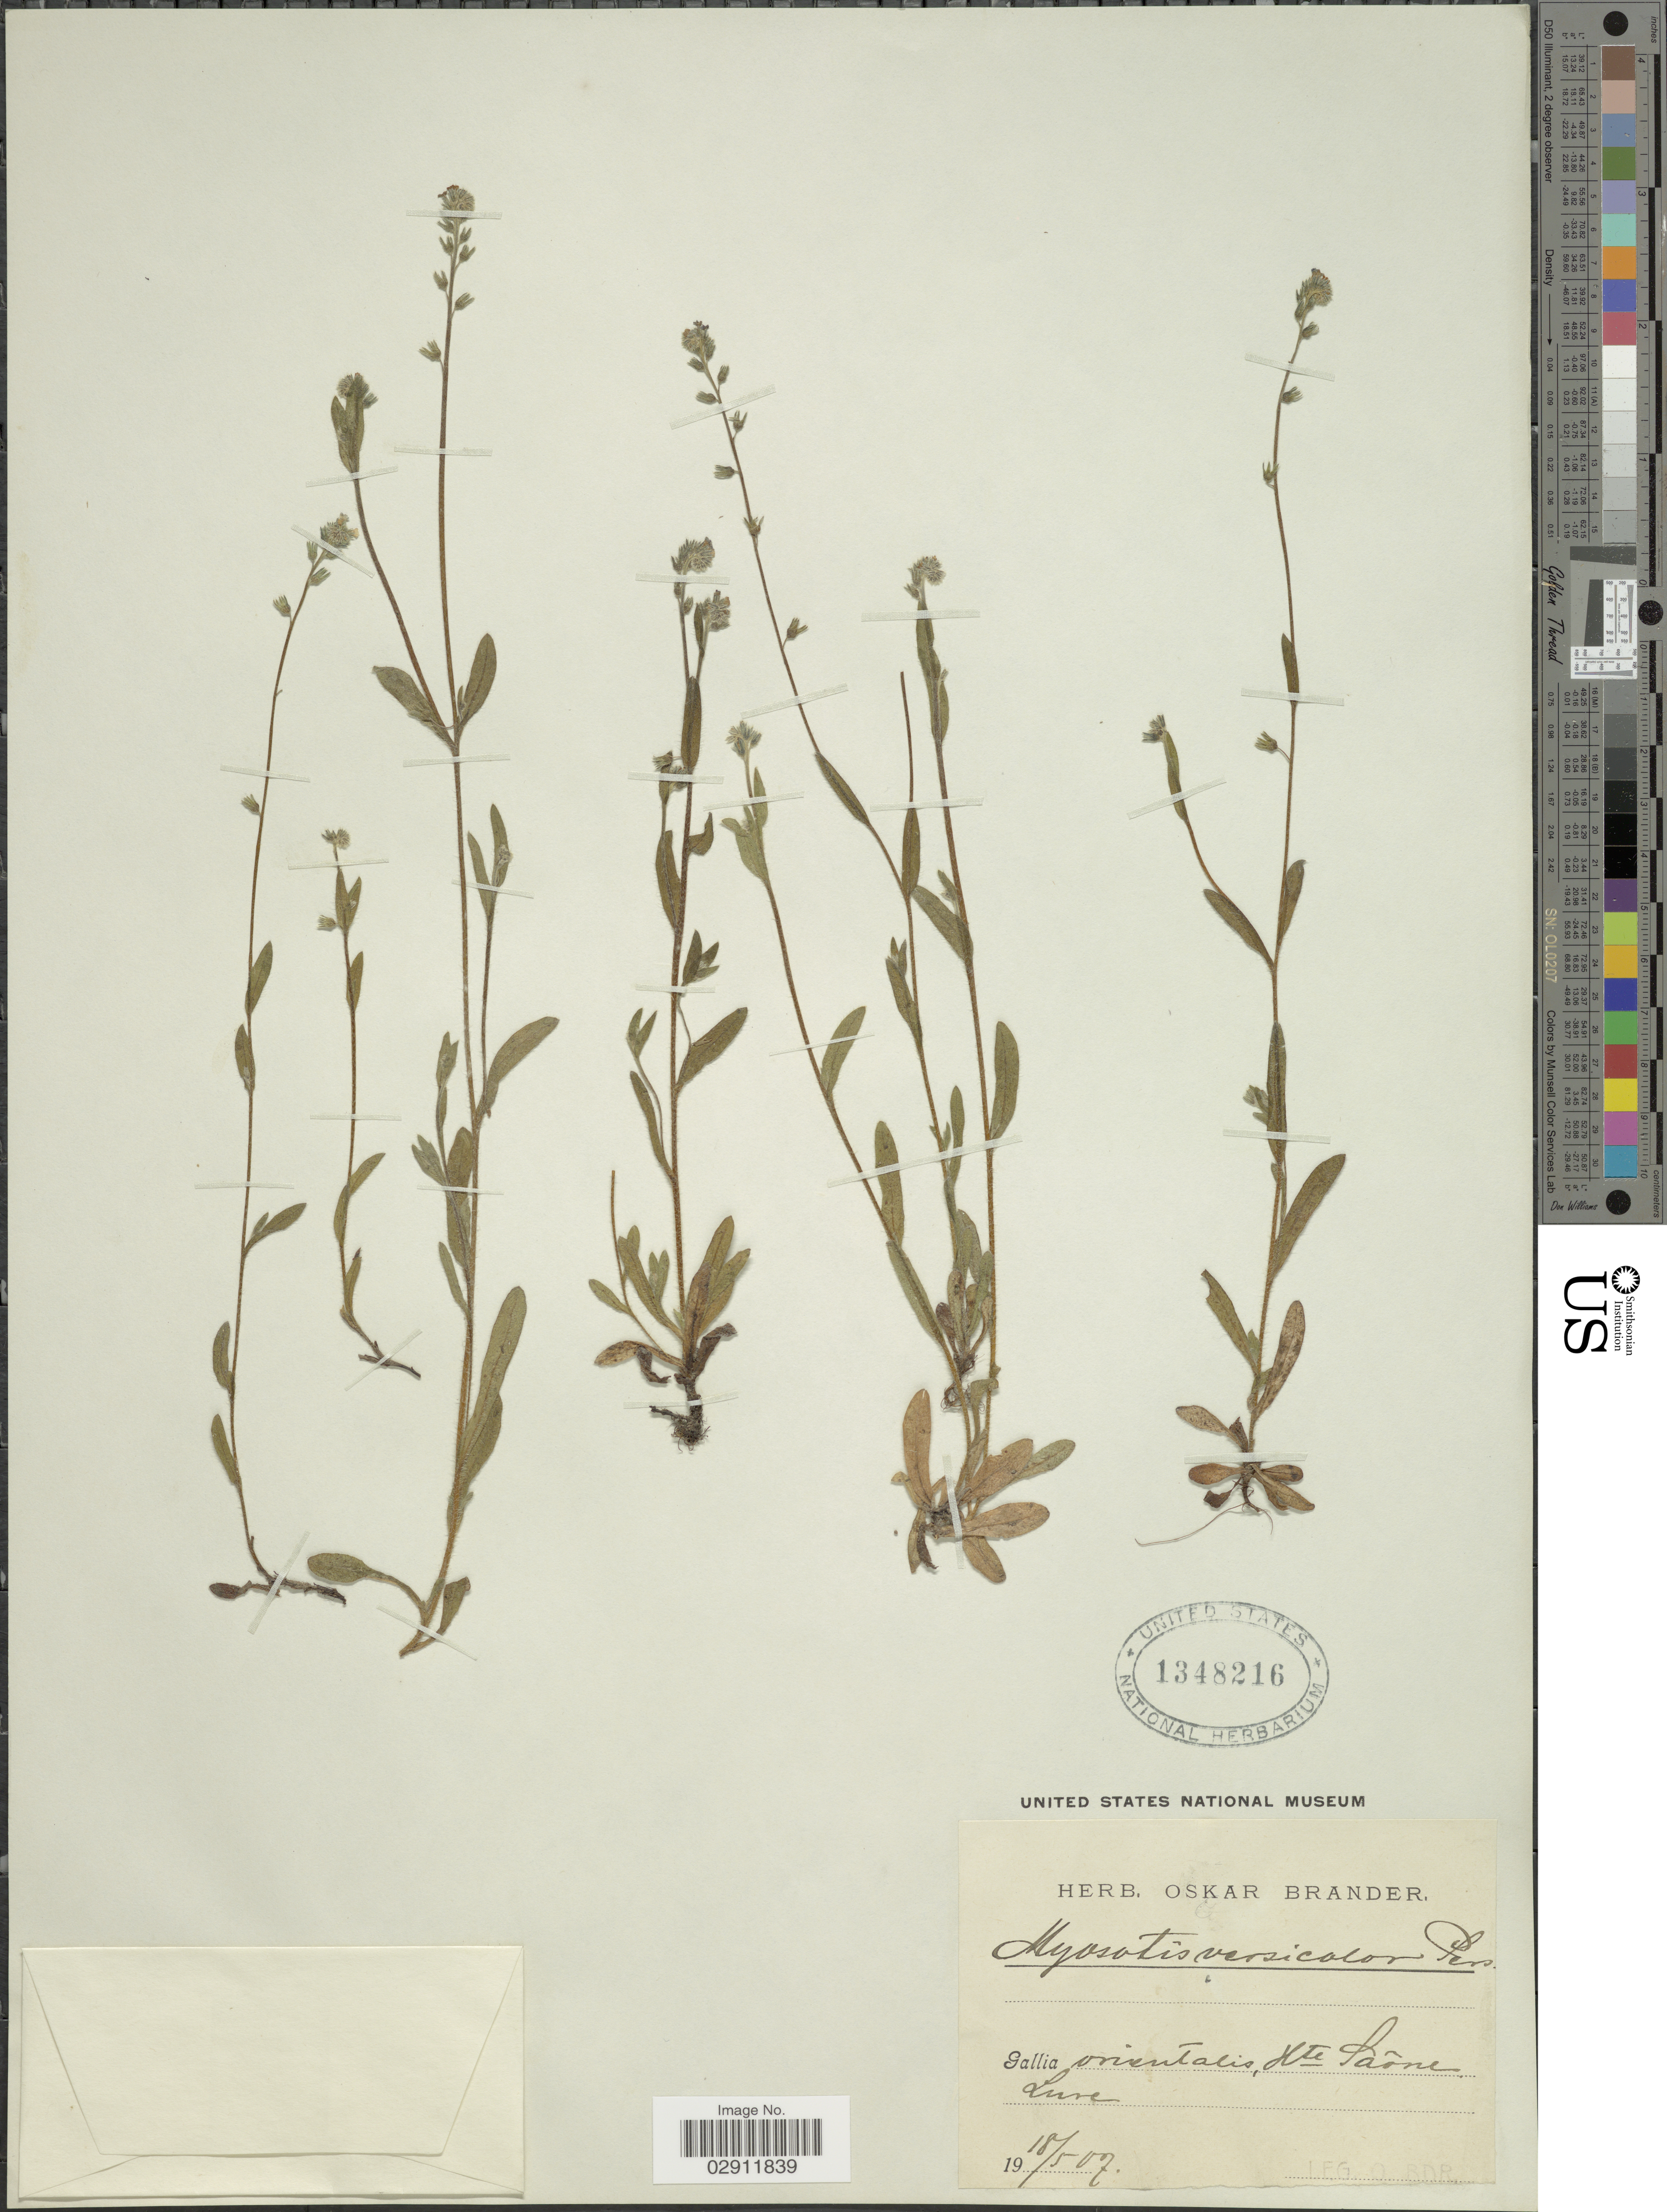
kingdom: Plantae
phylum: Tracheophyta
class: Magnoliopsida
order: Boraginales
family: Boraginaceae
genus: Myosotis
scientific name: Myosotis versicolor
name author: Sm.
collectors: Ex herb. Oskar Brander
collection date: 1907-05-18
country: France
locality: Gallia orientalis, Mte Saõne [interpreted] Luve [interpreted].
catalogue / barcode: US 1348216